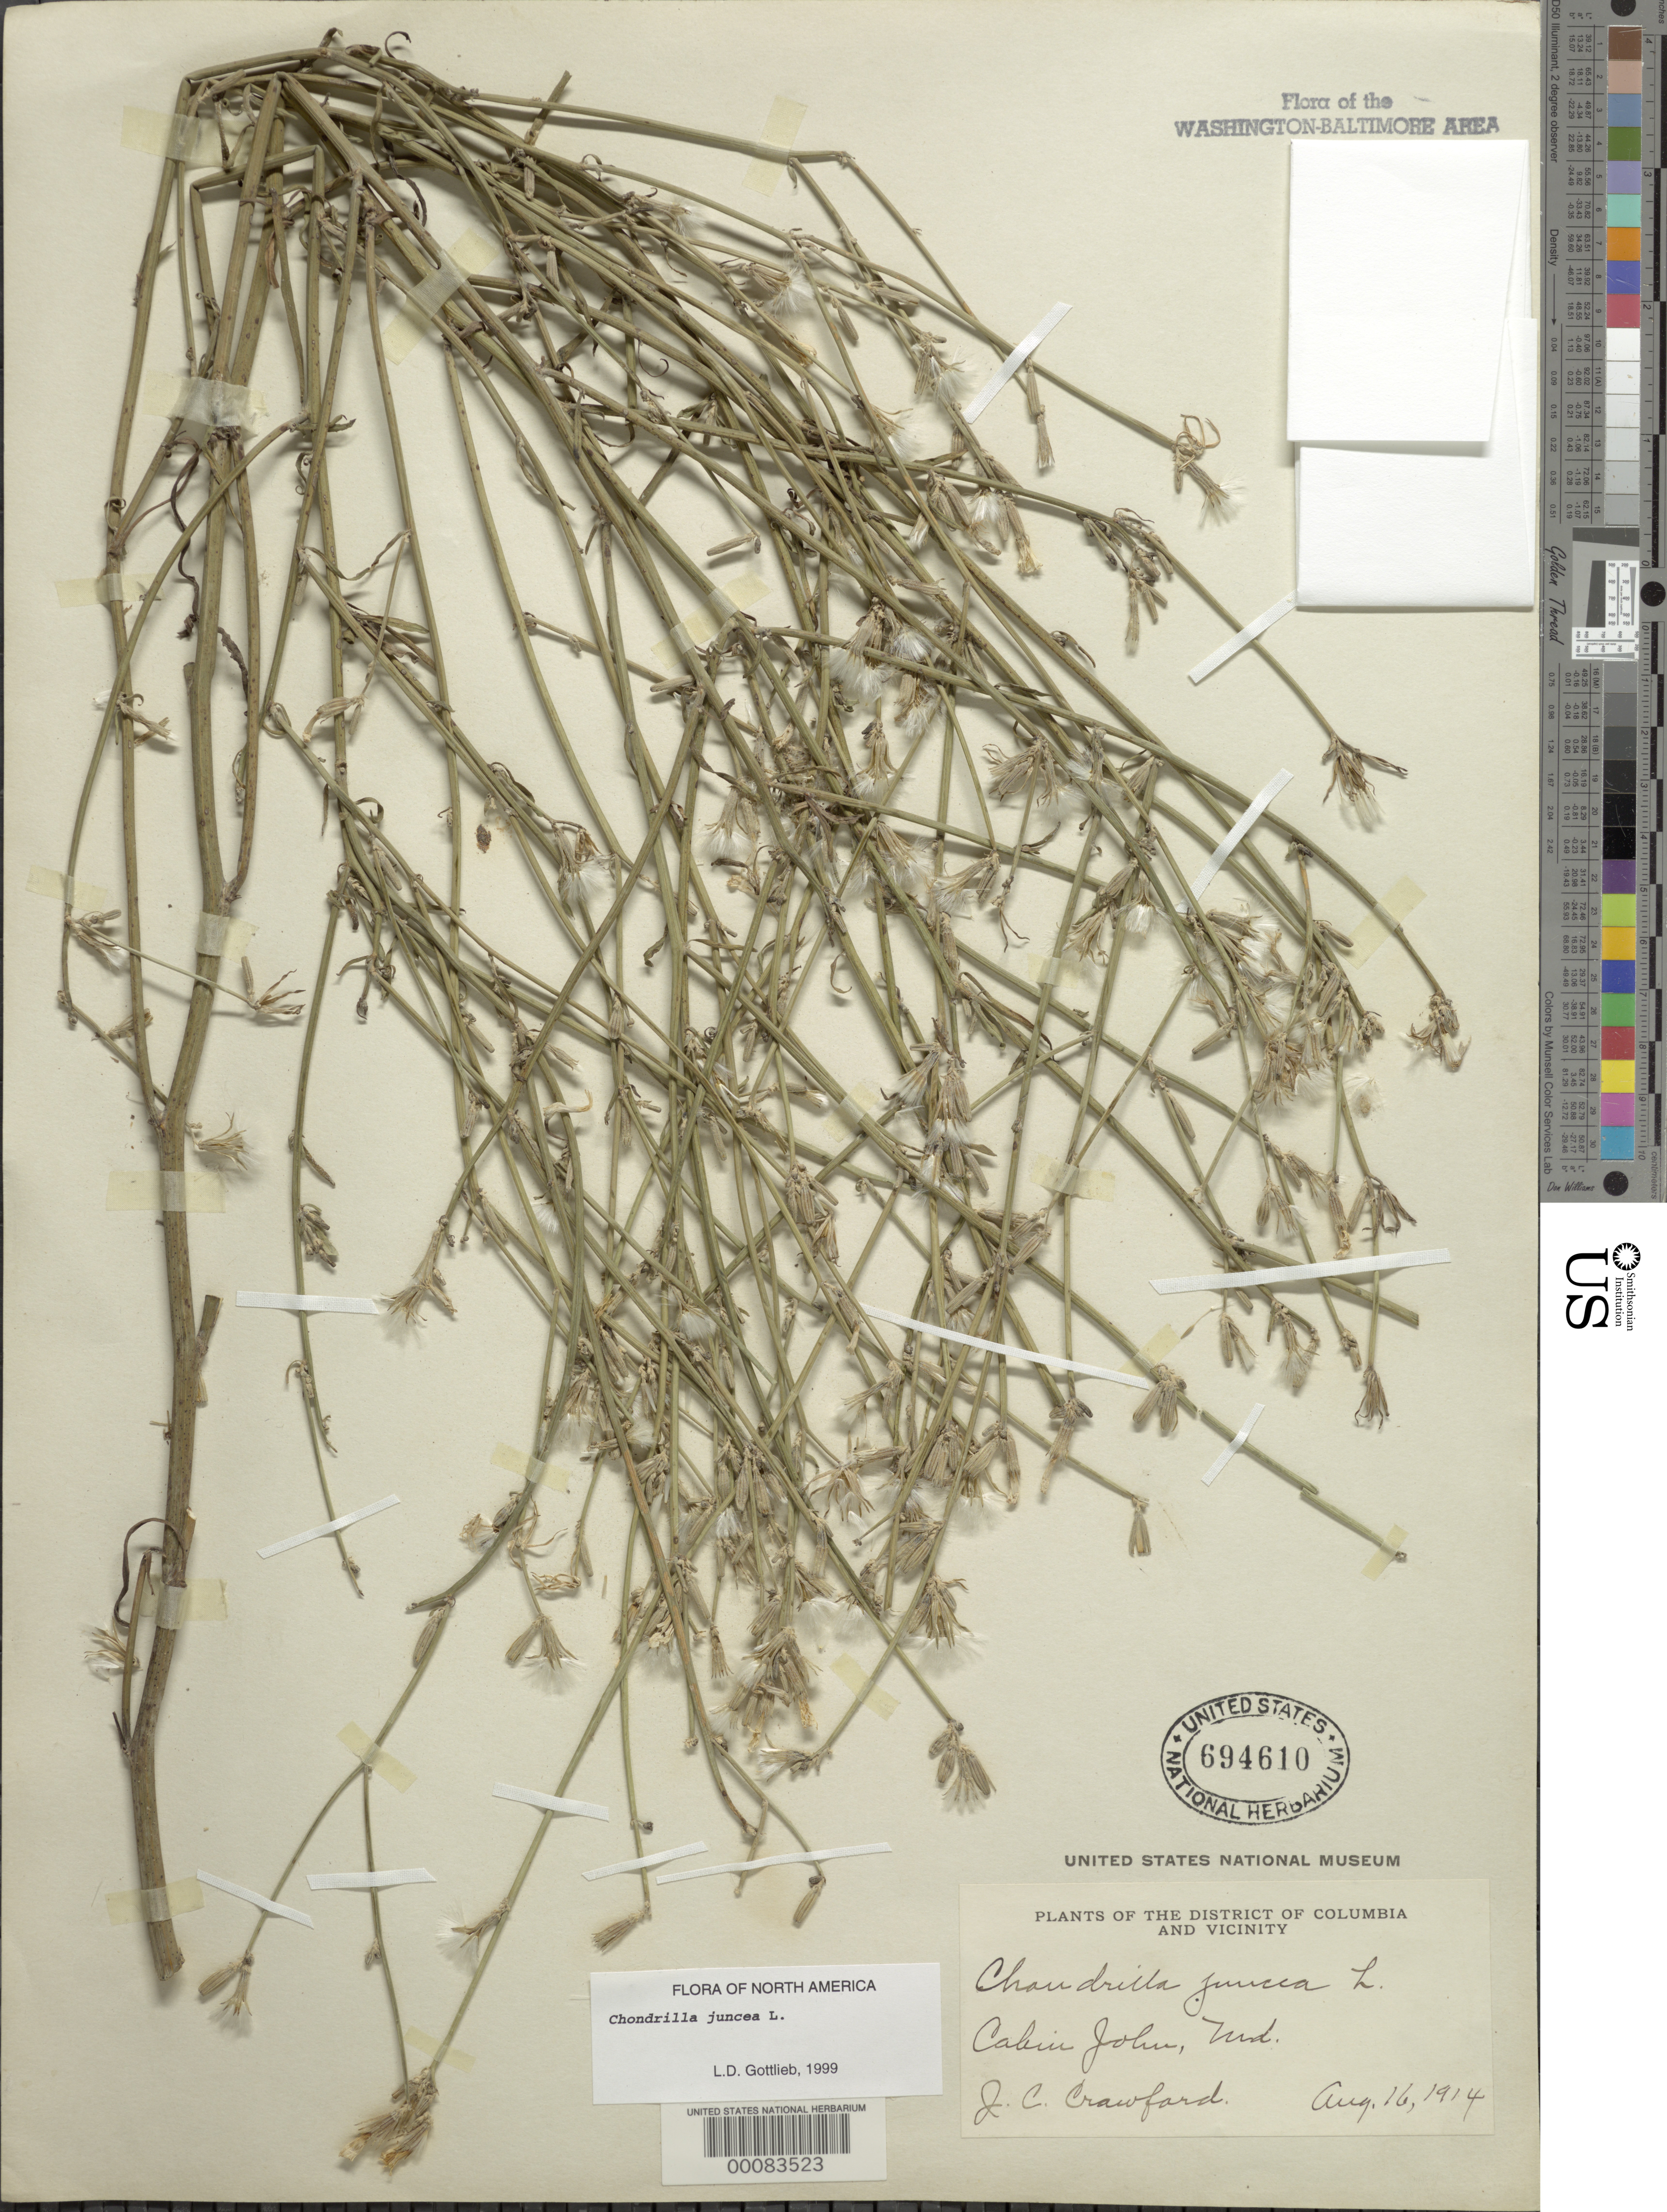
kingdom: Plantae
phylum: Tracheophyta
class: Magnoliopsida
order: Asterales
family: Asteraceae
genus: Chondrilla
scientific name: Chondrilla juncea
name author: L.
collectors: J. Crawford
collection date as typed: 16 Aug 1914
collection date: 1914-08-16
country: United States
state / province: Maryland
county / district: Montgomery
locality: Cabin John C. & O. Canal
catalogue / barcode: US 694610